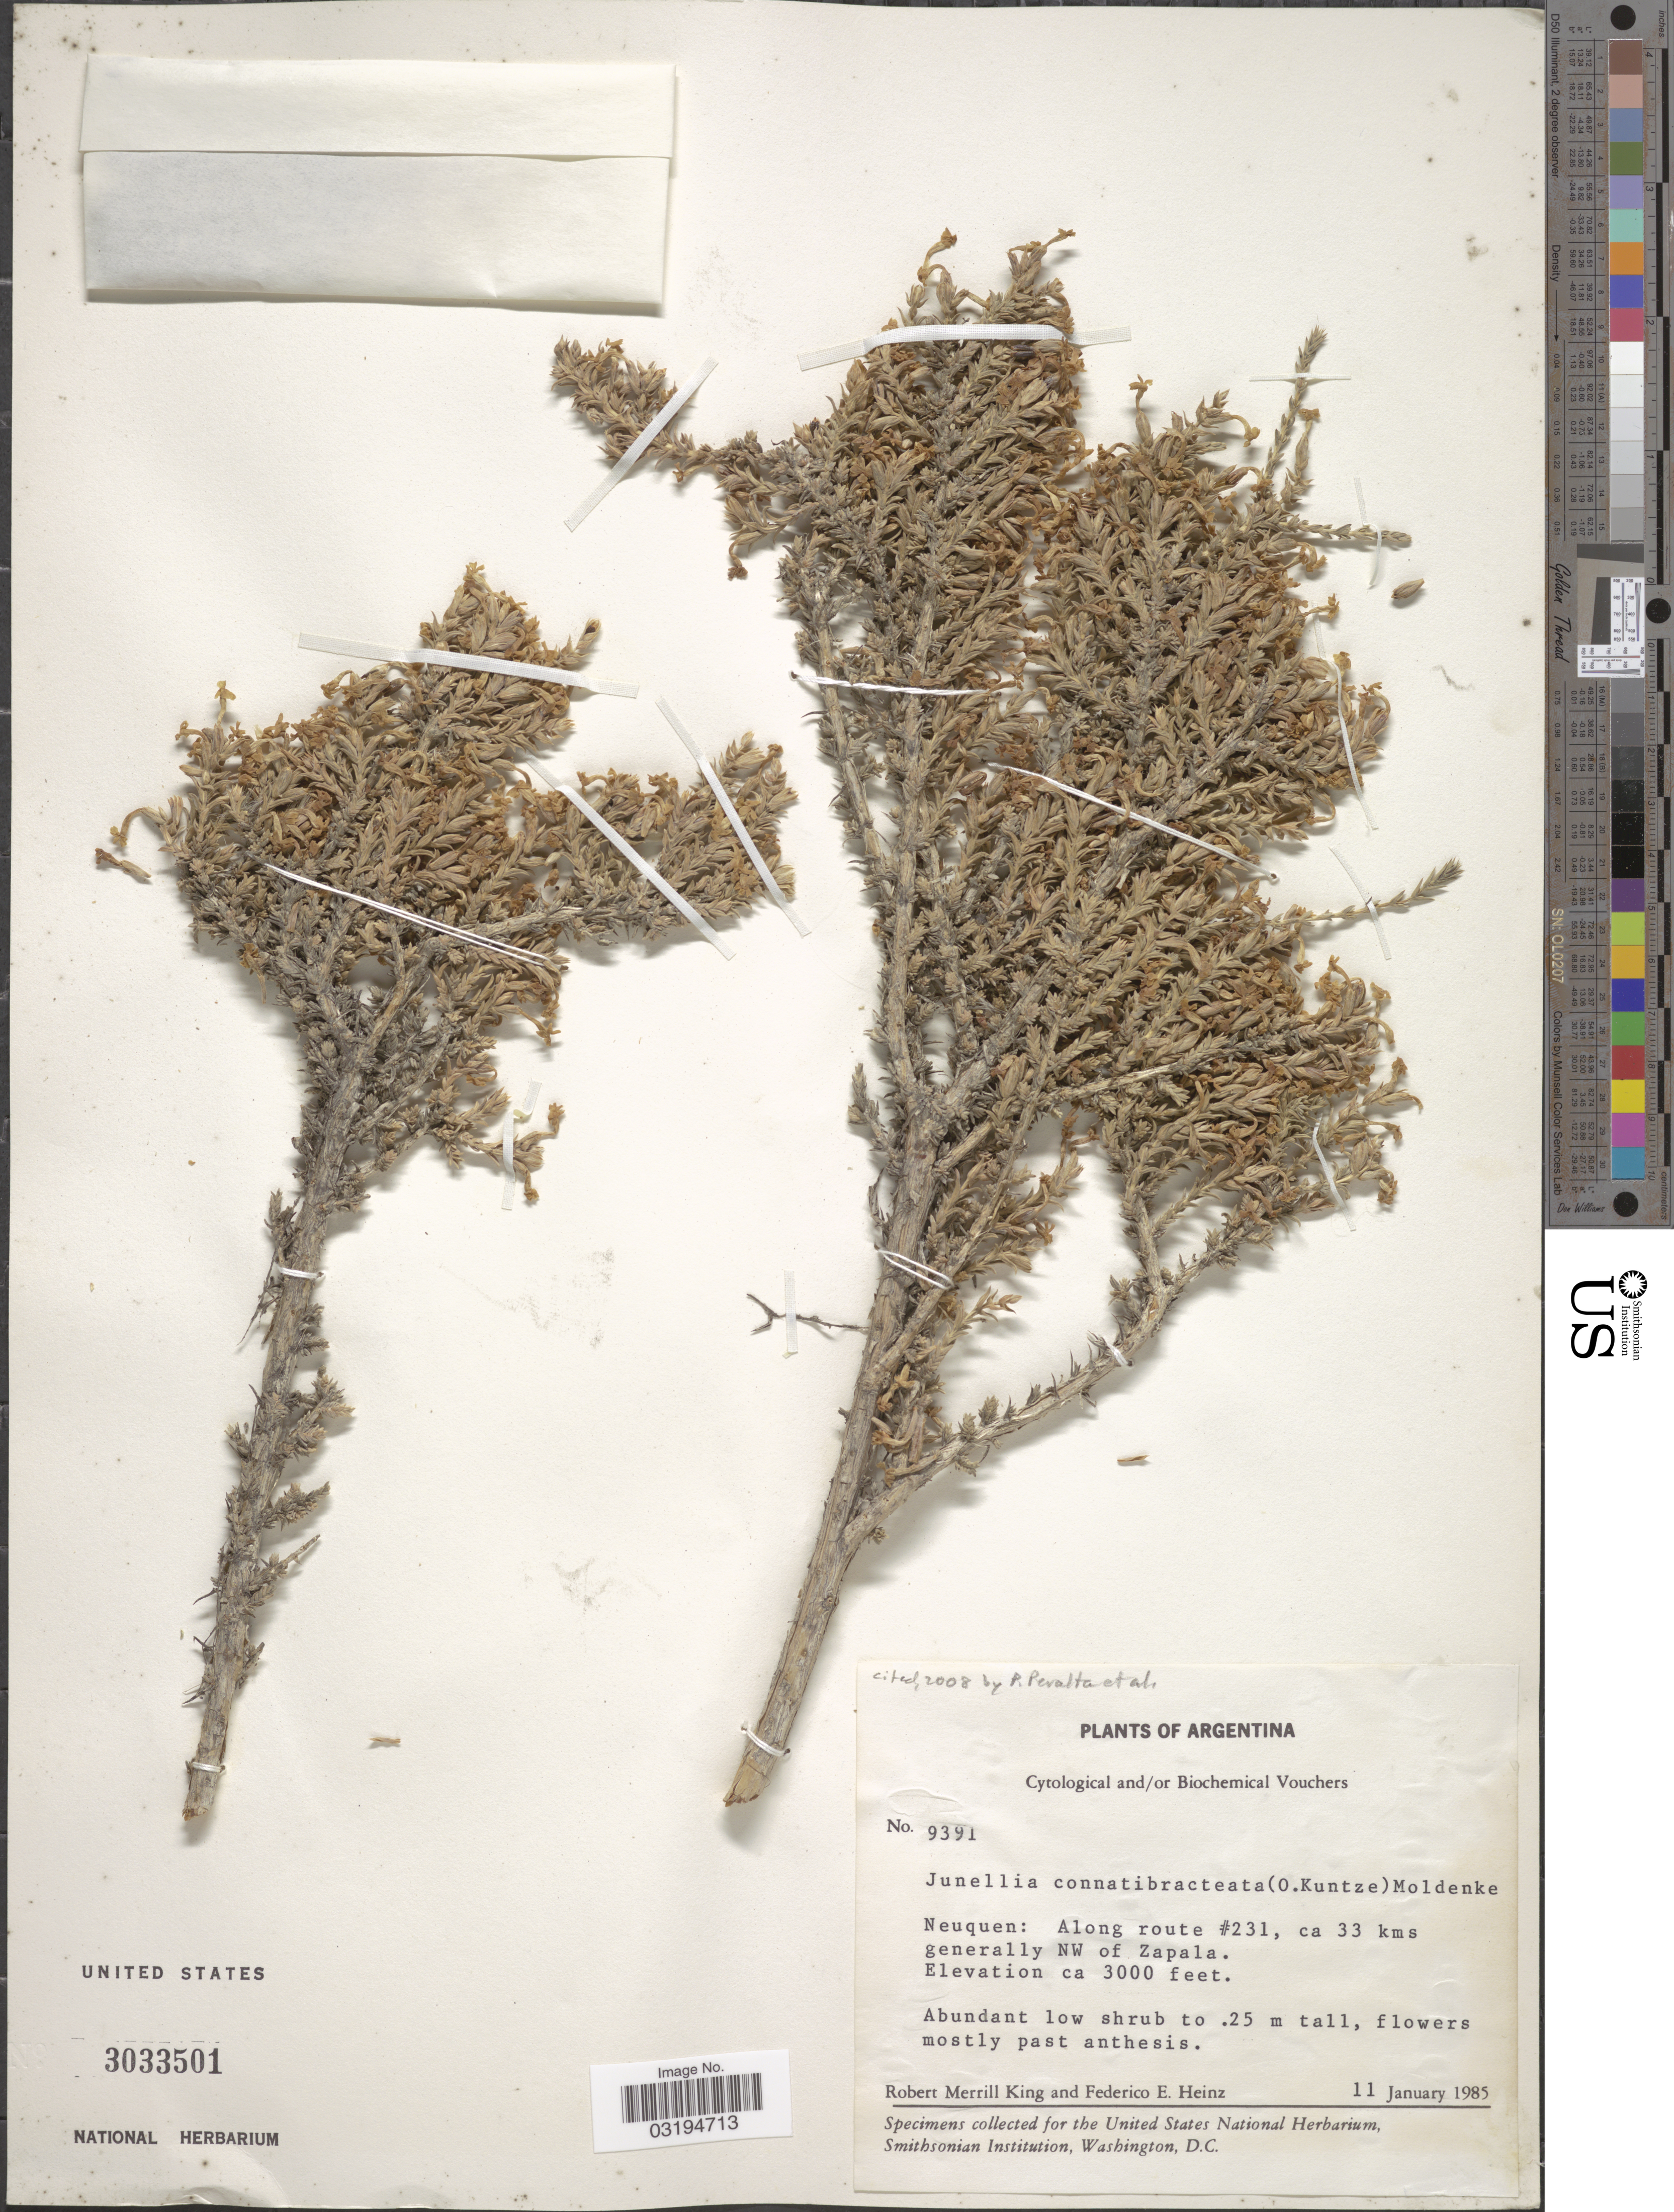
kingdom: Plantae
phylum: Tracheophyta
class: Magnoliopsida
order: Lamiales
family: Verbenaceae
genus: Junellia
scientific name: Junellia connatibracteata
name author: (Kuntze) Moldenke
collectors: R. M. King & F. Heinz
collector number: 9391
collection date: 1985-01-11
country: Argentina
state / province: Neuquen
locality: Along route #231, ca 33 kms generally NW of Zapala.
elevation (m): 914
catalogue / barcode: US 3033501